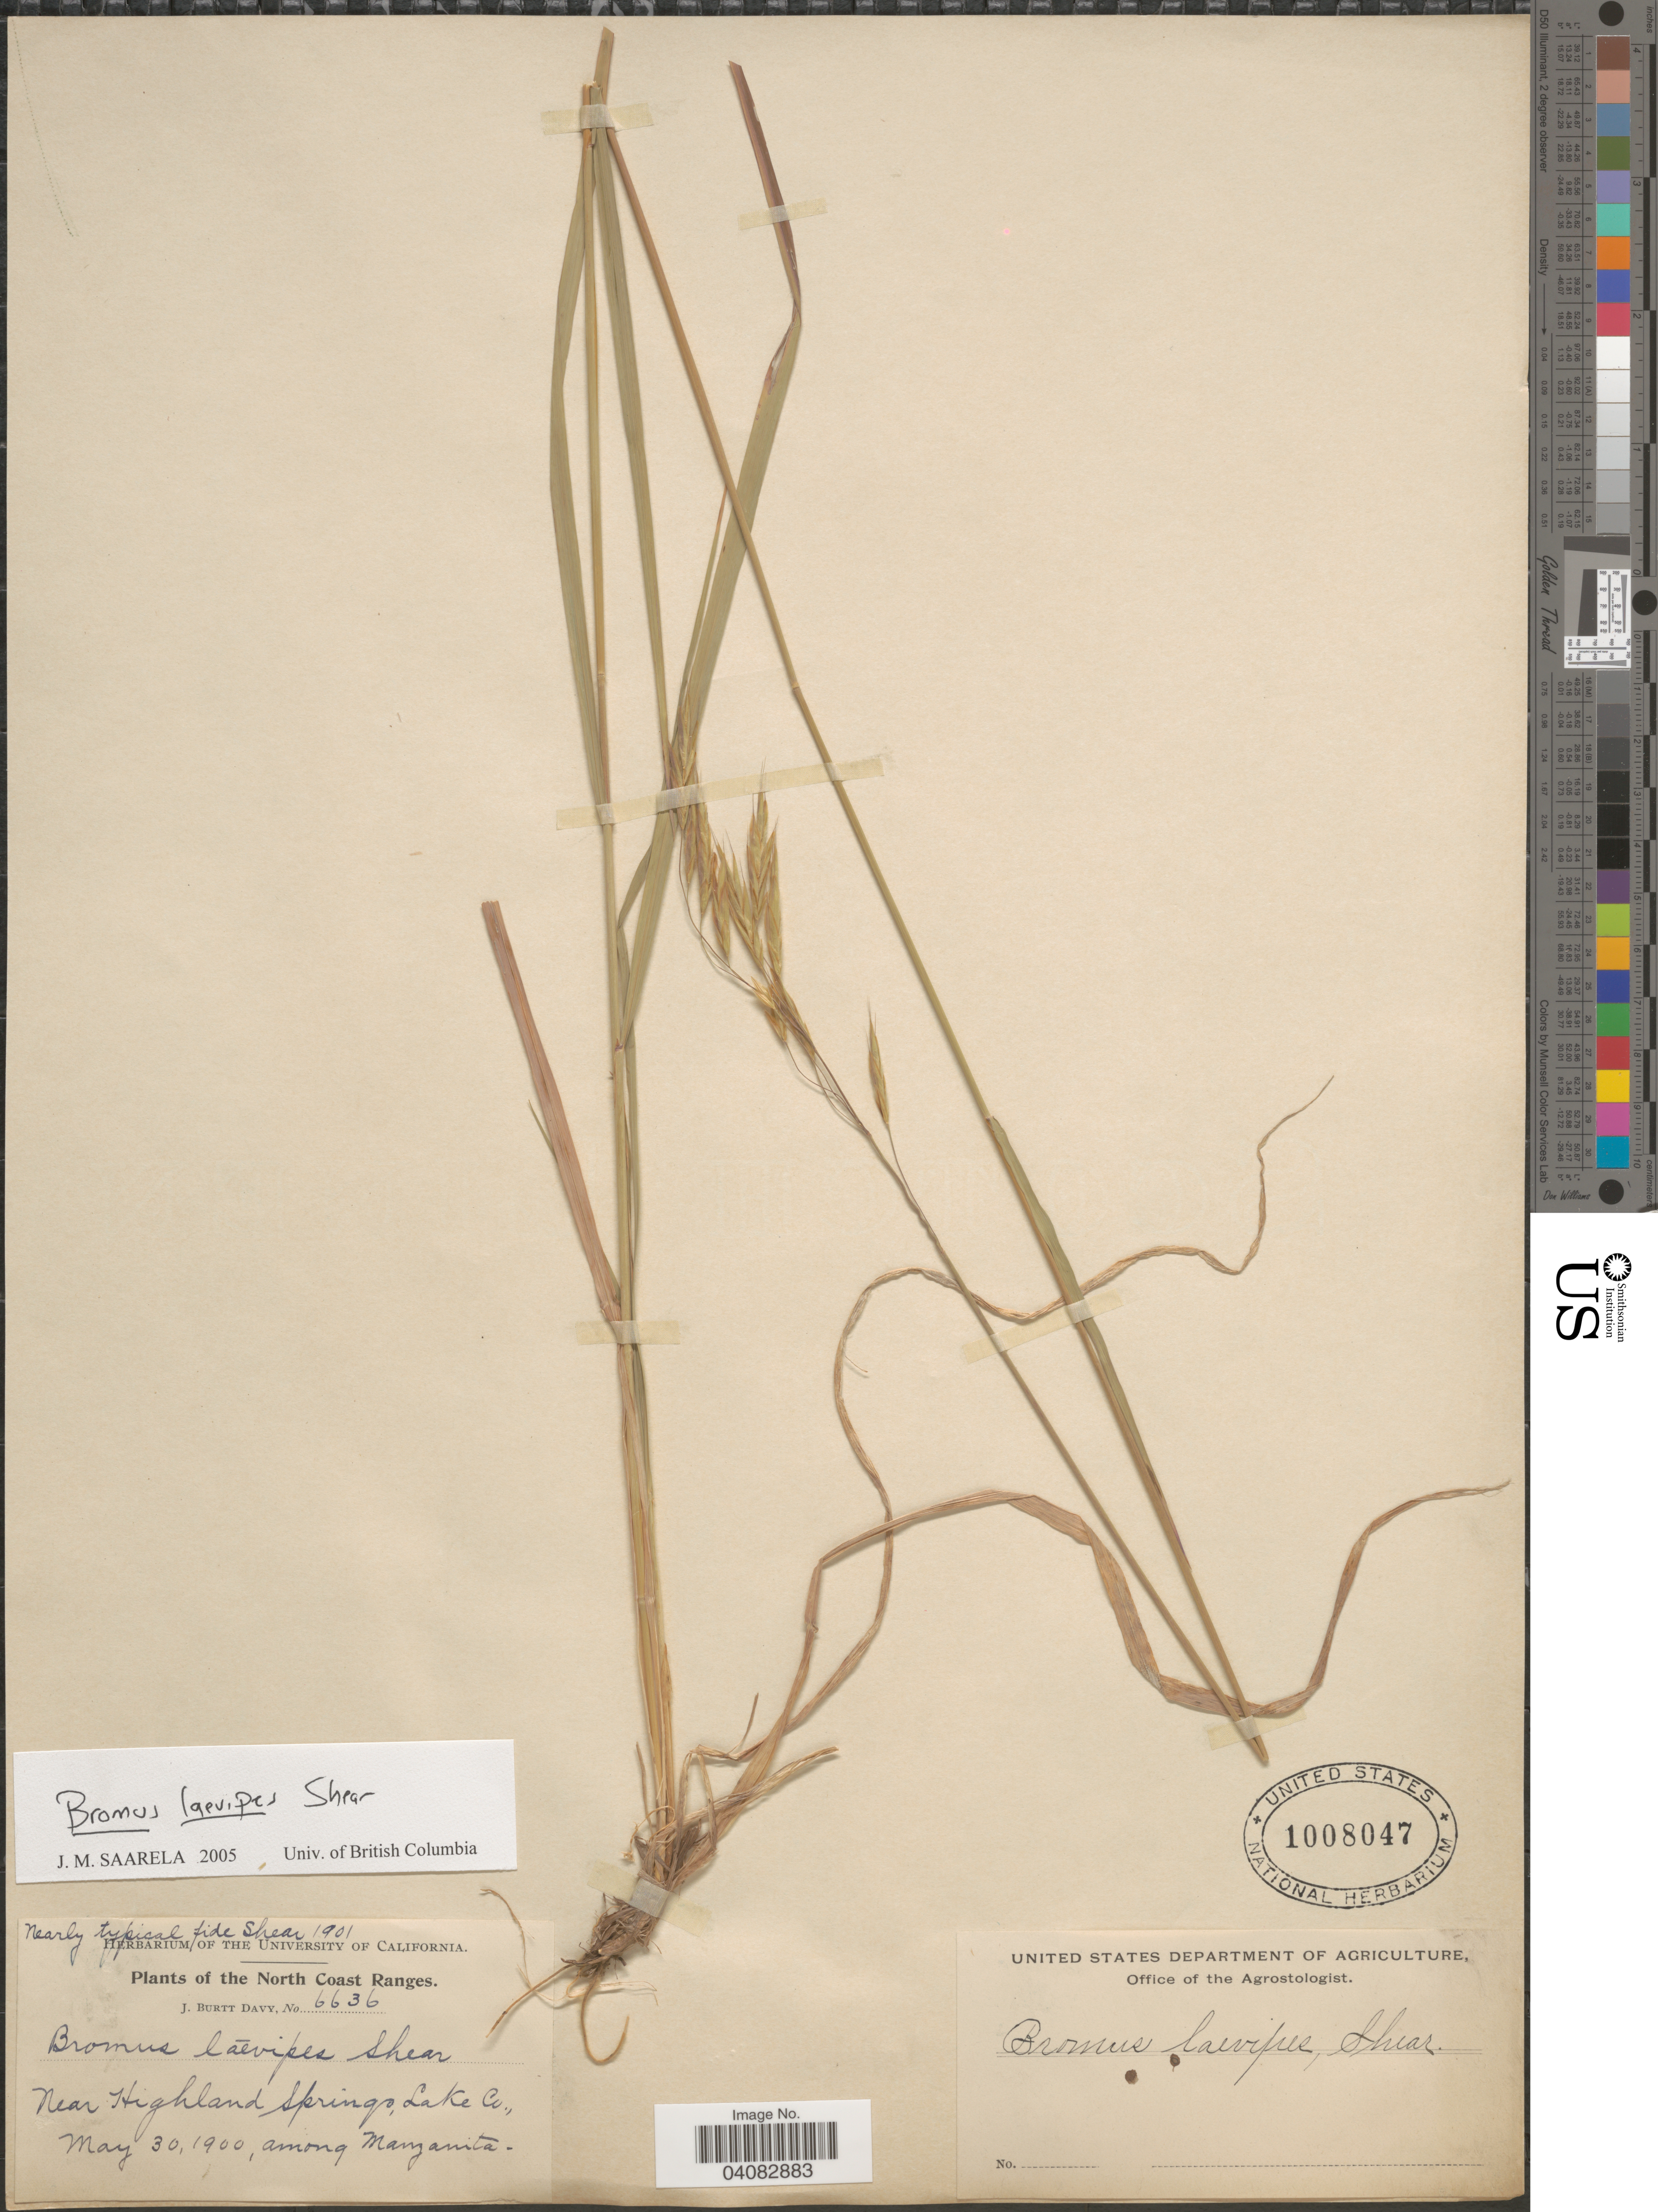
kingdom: Plantae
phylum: Tracheophyta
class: Liliopsida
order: Poales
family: Poaceae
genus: Bromus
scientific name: Bromus lanatipes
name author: (Shear) Rydb.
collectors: J. Burtt Davy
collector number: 6636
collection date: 1900-05-30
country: United States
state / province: California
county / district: Lake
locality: North Coast Ranges. Near Highland Springs, Lake Co., among Manzanita.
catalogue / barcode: US 1008047